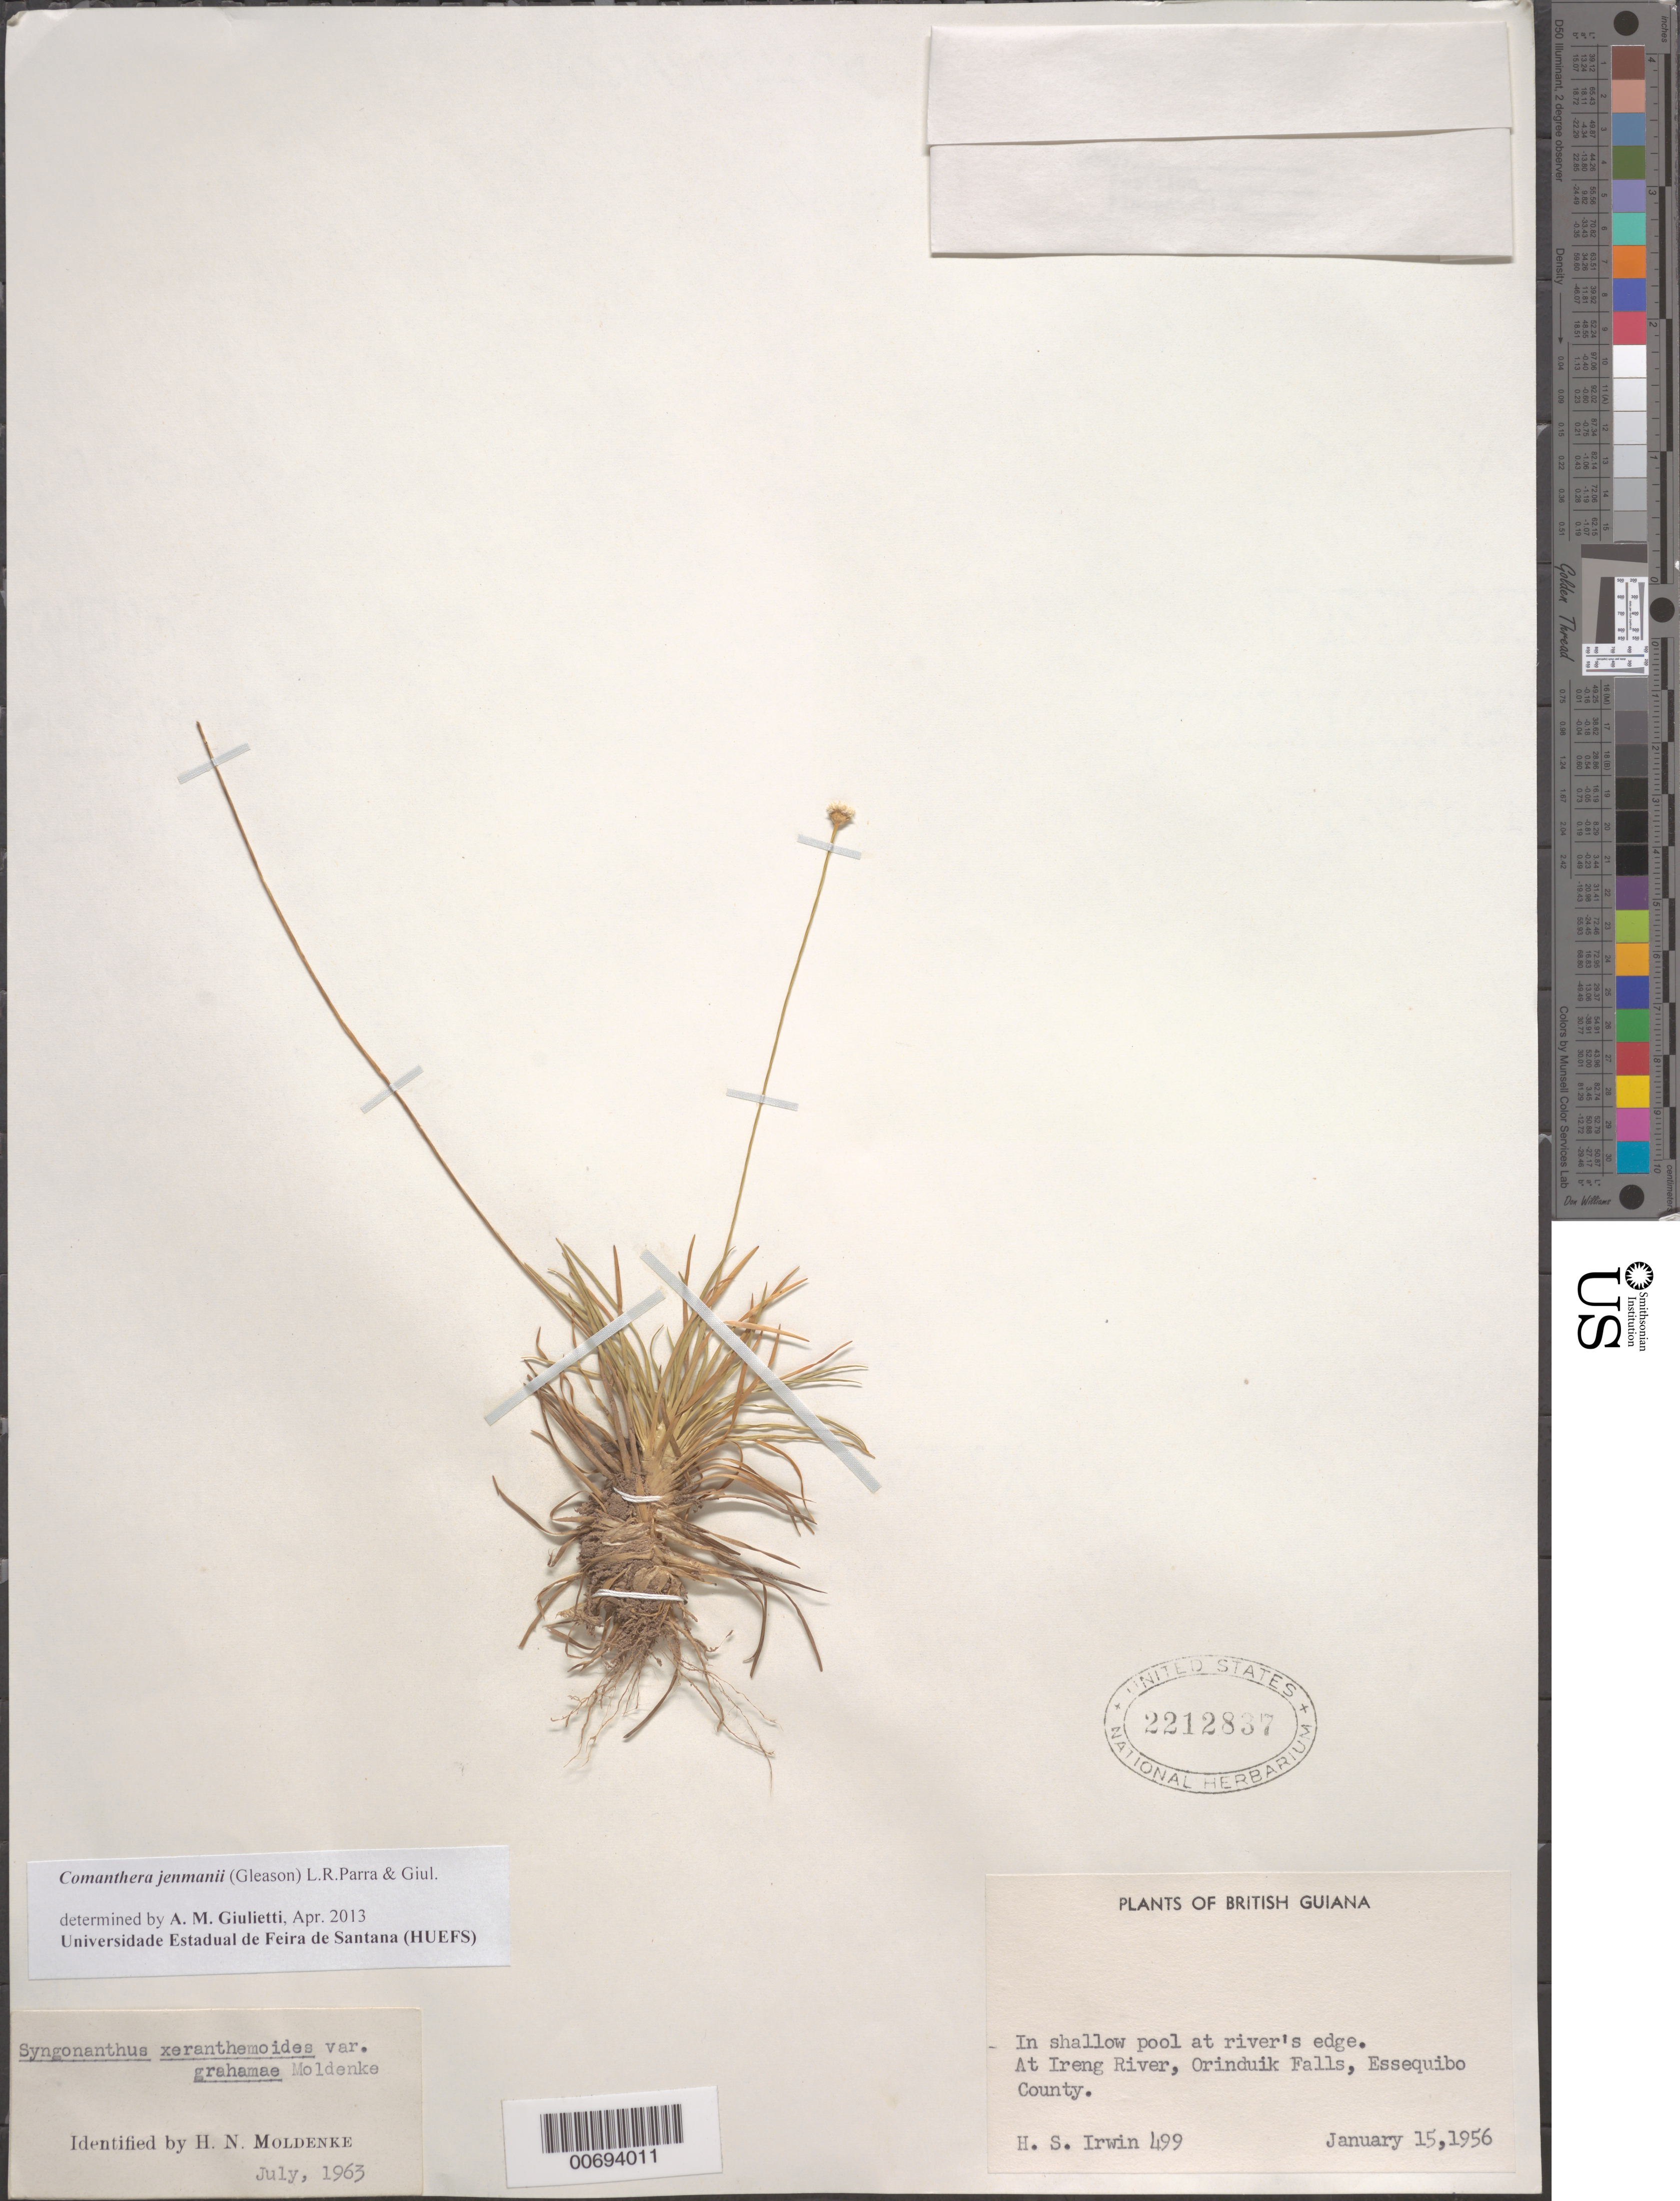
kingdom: Plantae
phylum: Tracheophyta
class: Liliopsida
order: Poales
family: Eriocaulaceae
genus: Comanthera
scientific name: Comanthera jenmanii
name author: (Gleason) L.R. Parra & Giul.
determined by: Giulietti, Ana M.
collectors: H. Irwin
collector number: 499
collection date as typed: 15-Jan-56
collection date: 1956-01-15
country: Guyana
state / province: Potaro-Siparuni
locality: Ireng R., Orinduik Falls, Essequibo County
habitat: In shallow pool at river's edge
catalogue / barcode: US 2212837